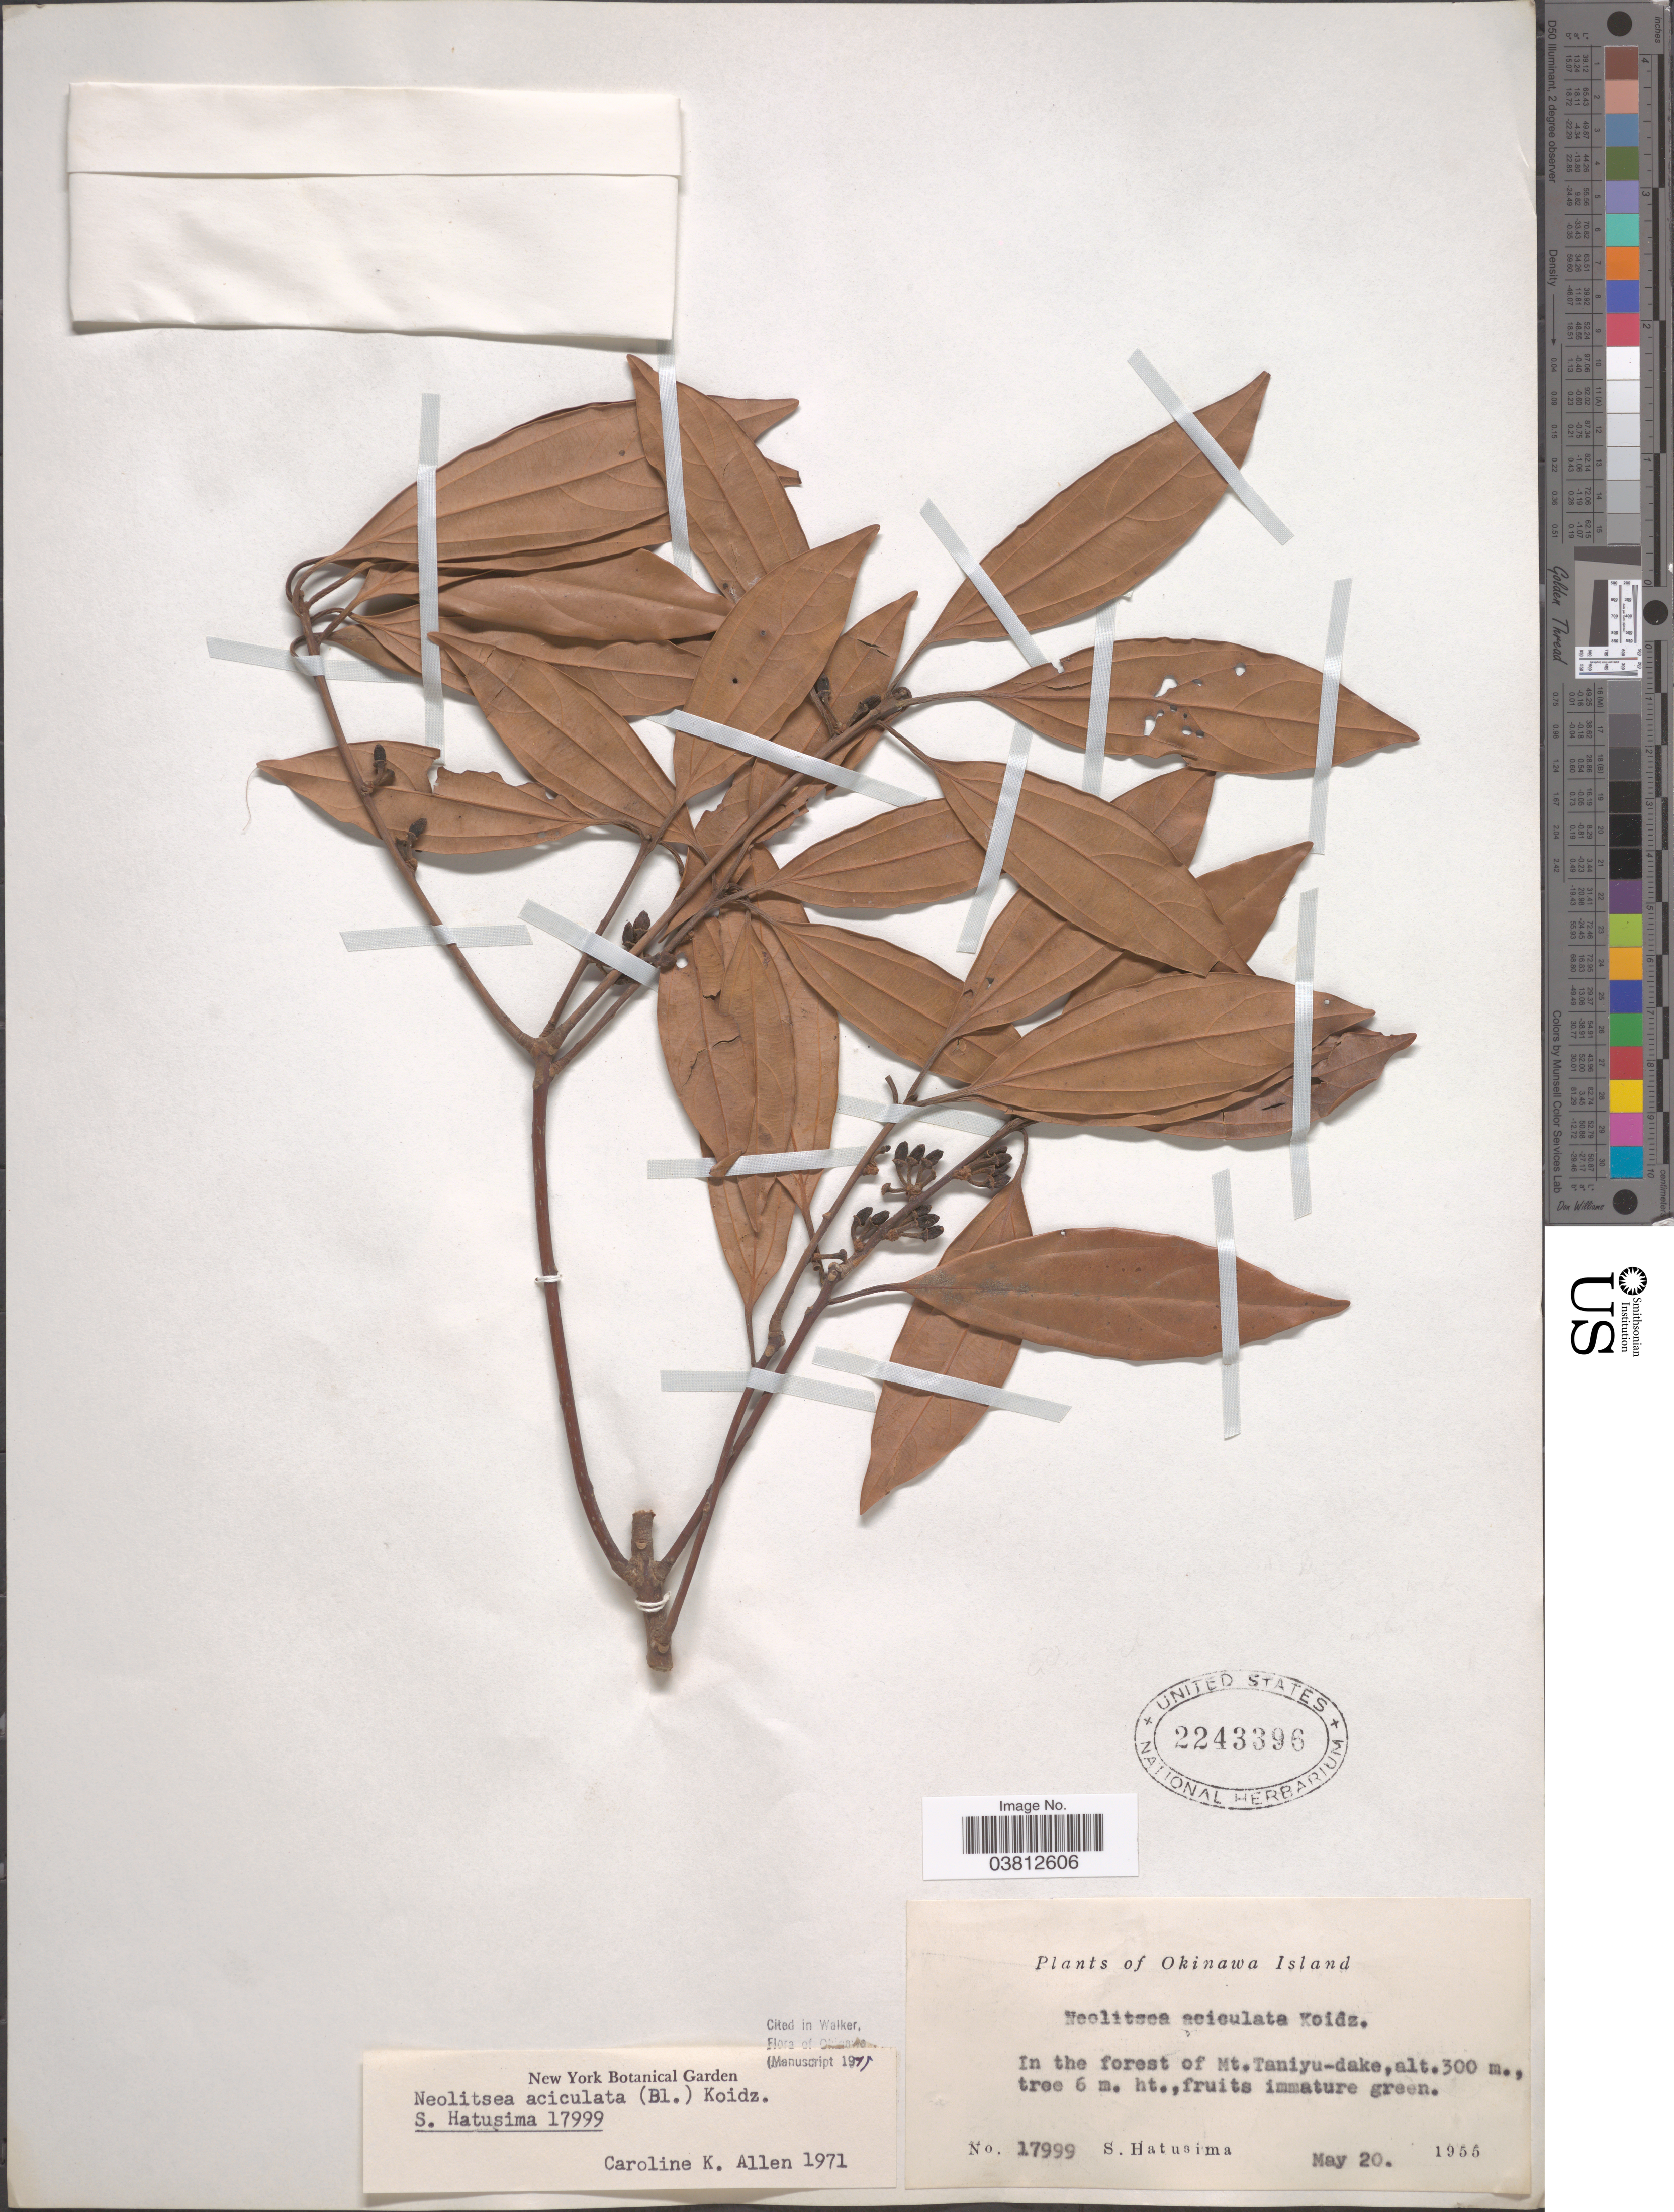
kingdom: Plantae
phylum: Tracheophyta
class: Magnoliopsida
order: Laurales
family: Lauraceae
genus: Neolitsea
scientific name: Neolitsea aciculata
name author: (Blume) Koidz.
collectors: S. Hatusima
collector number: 17999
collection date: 1955-05-20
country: Japan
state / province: Okinawa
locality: Okinawa Island. In the forest of Mt. Taniyu-dake.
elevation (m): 300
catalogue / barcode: US 2243396